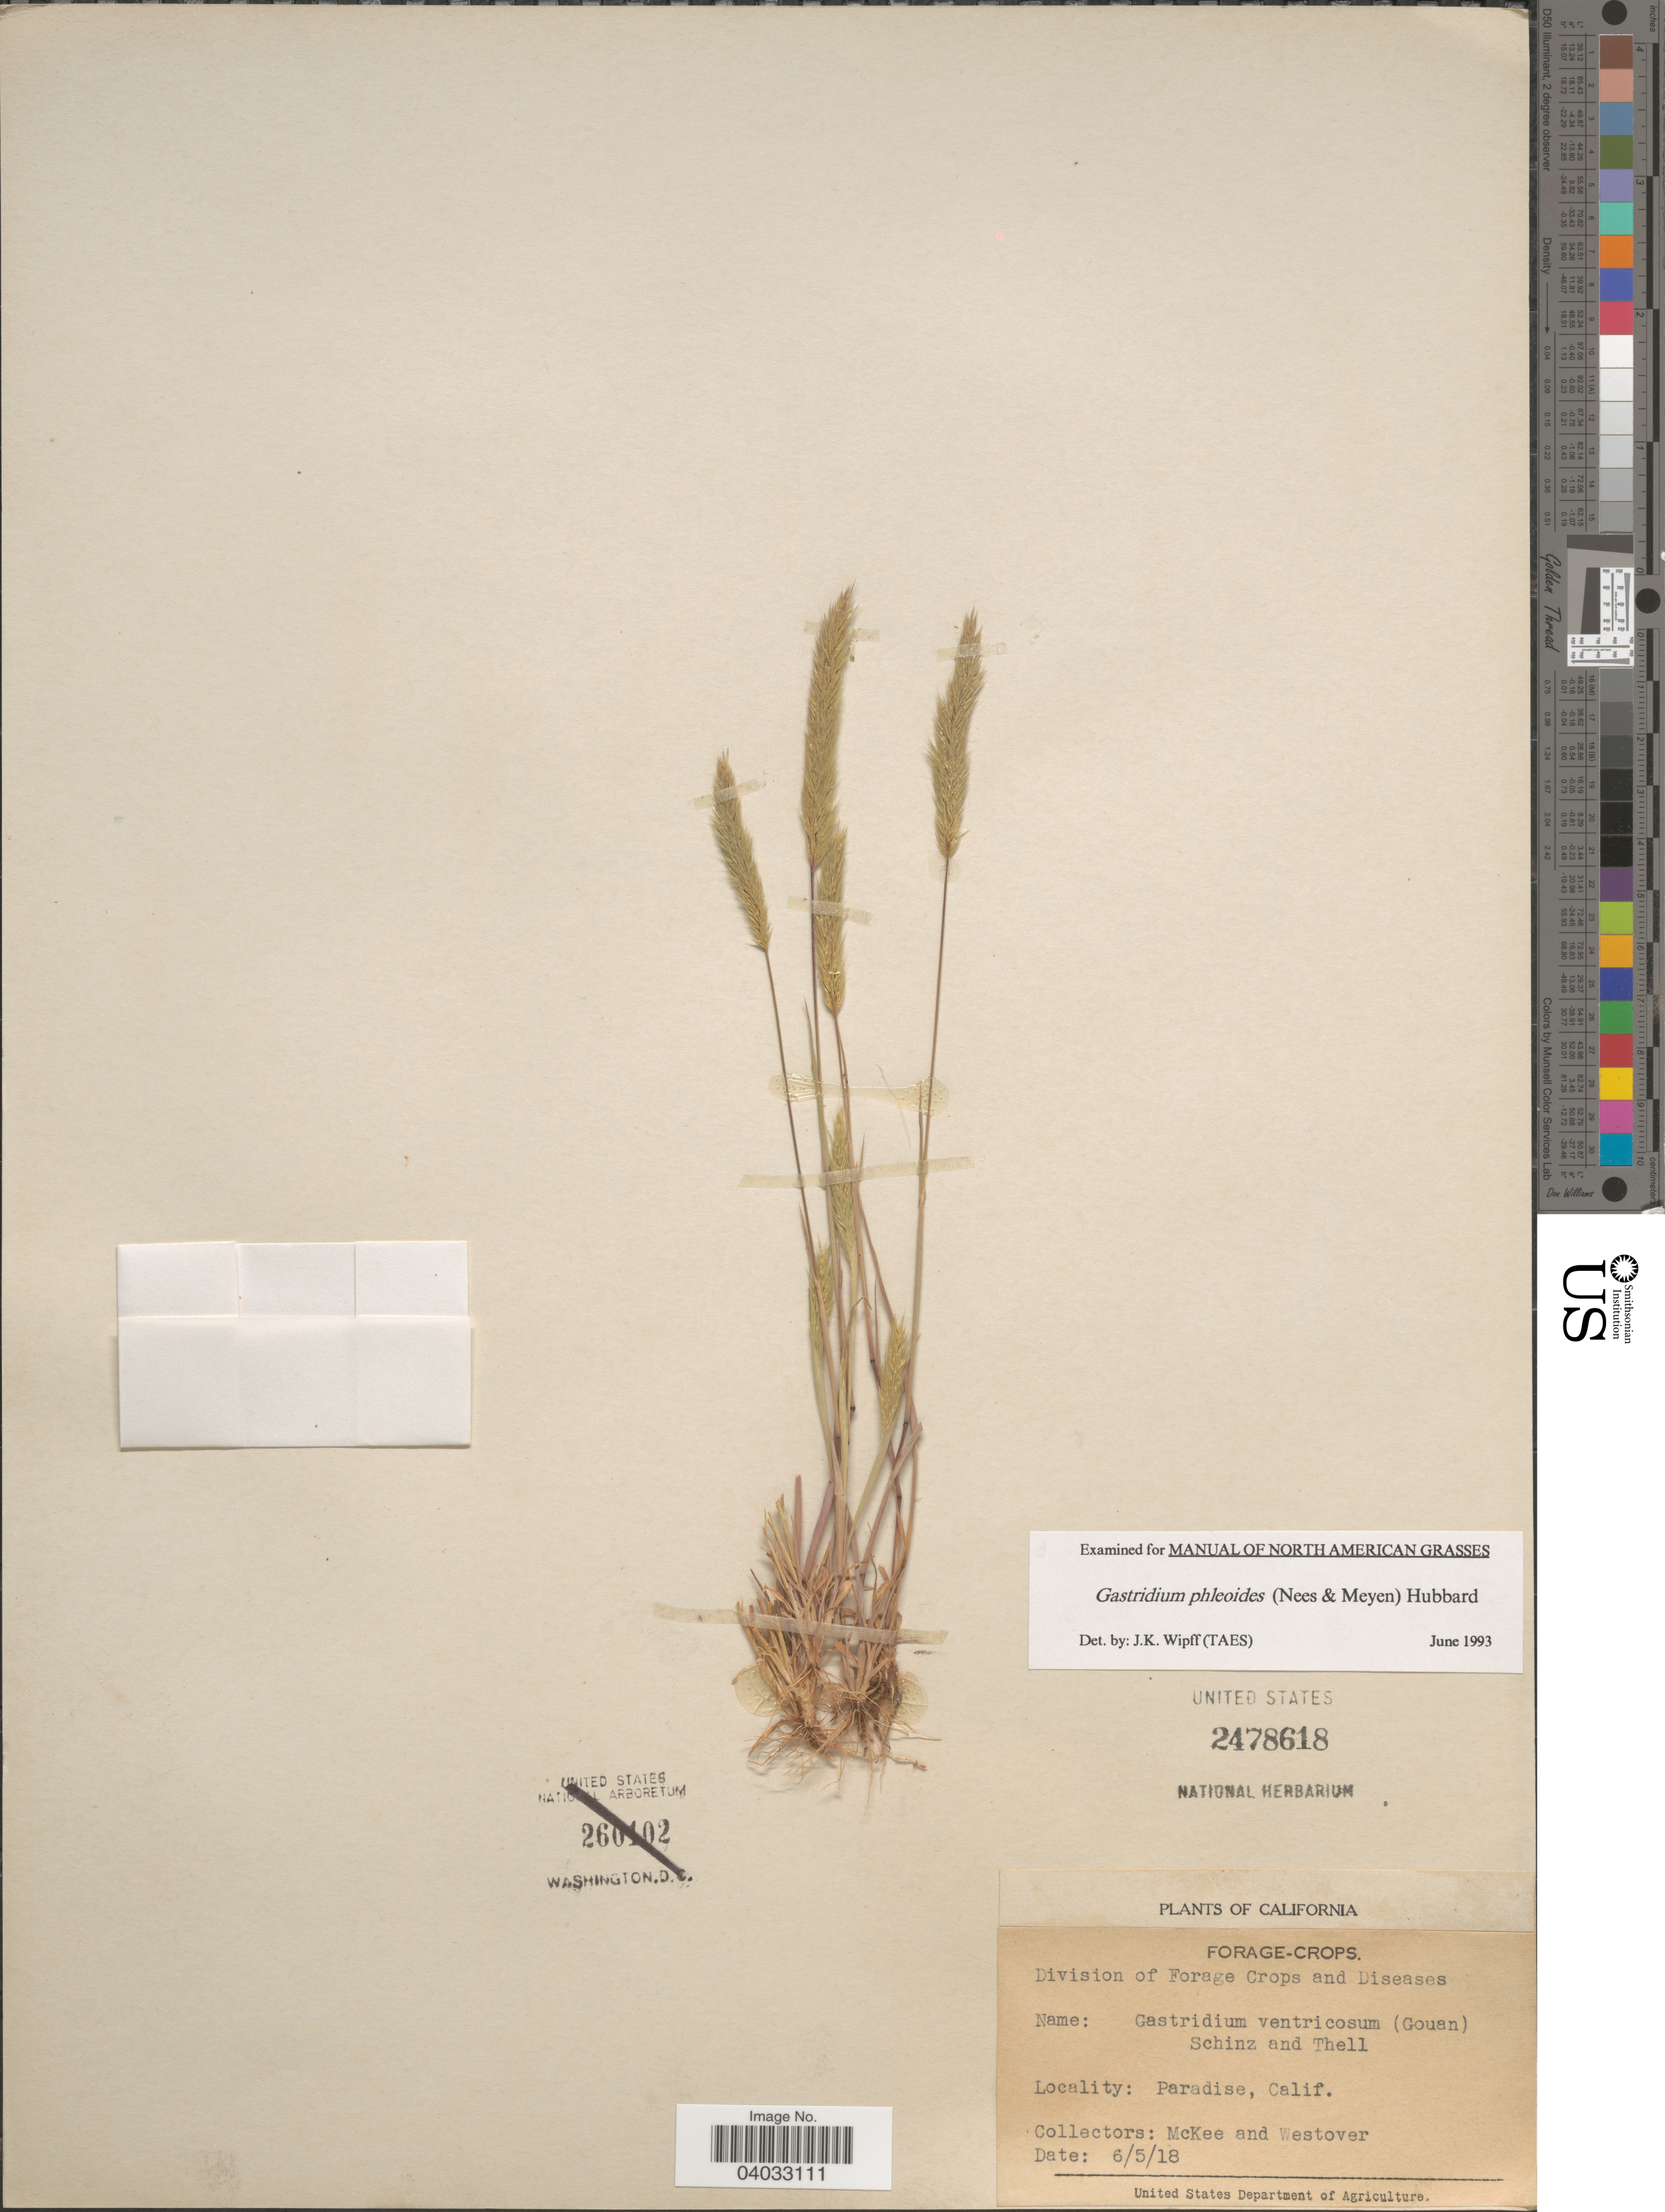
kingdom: Plantae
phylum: Tracheophyta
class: Liliopsida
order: Poales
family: Poaceae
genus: Gastridium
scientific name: Gastridium phleoides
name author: (Nees) C.E. Hubb.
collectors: McKee, -- & Westover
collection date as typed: Transcribed d/m/y: 5/6/18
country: United States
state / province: California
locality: Paradise.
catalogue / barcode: US 2478618